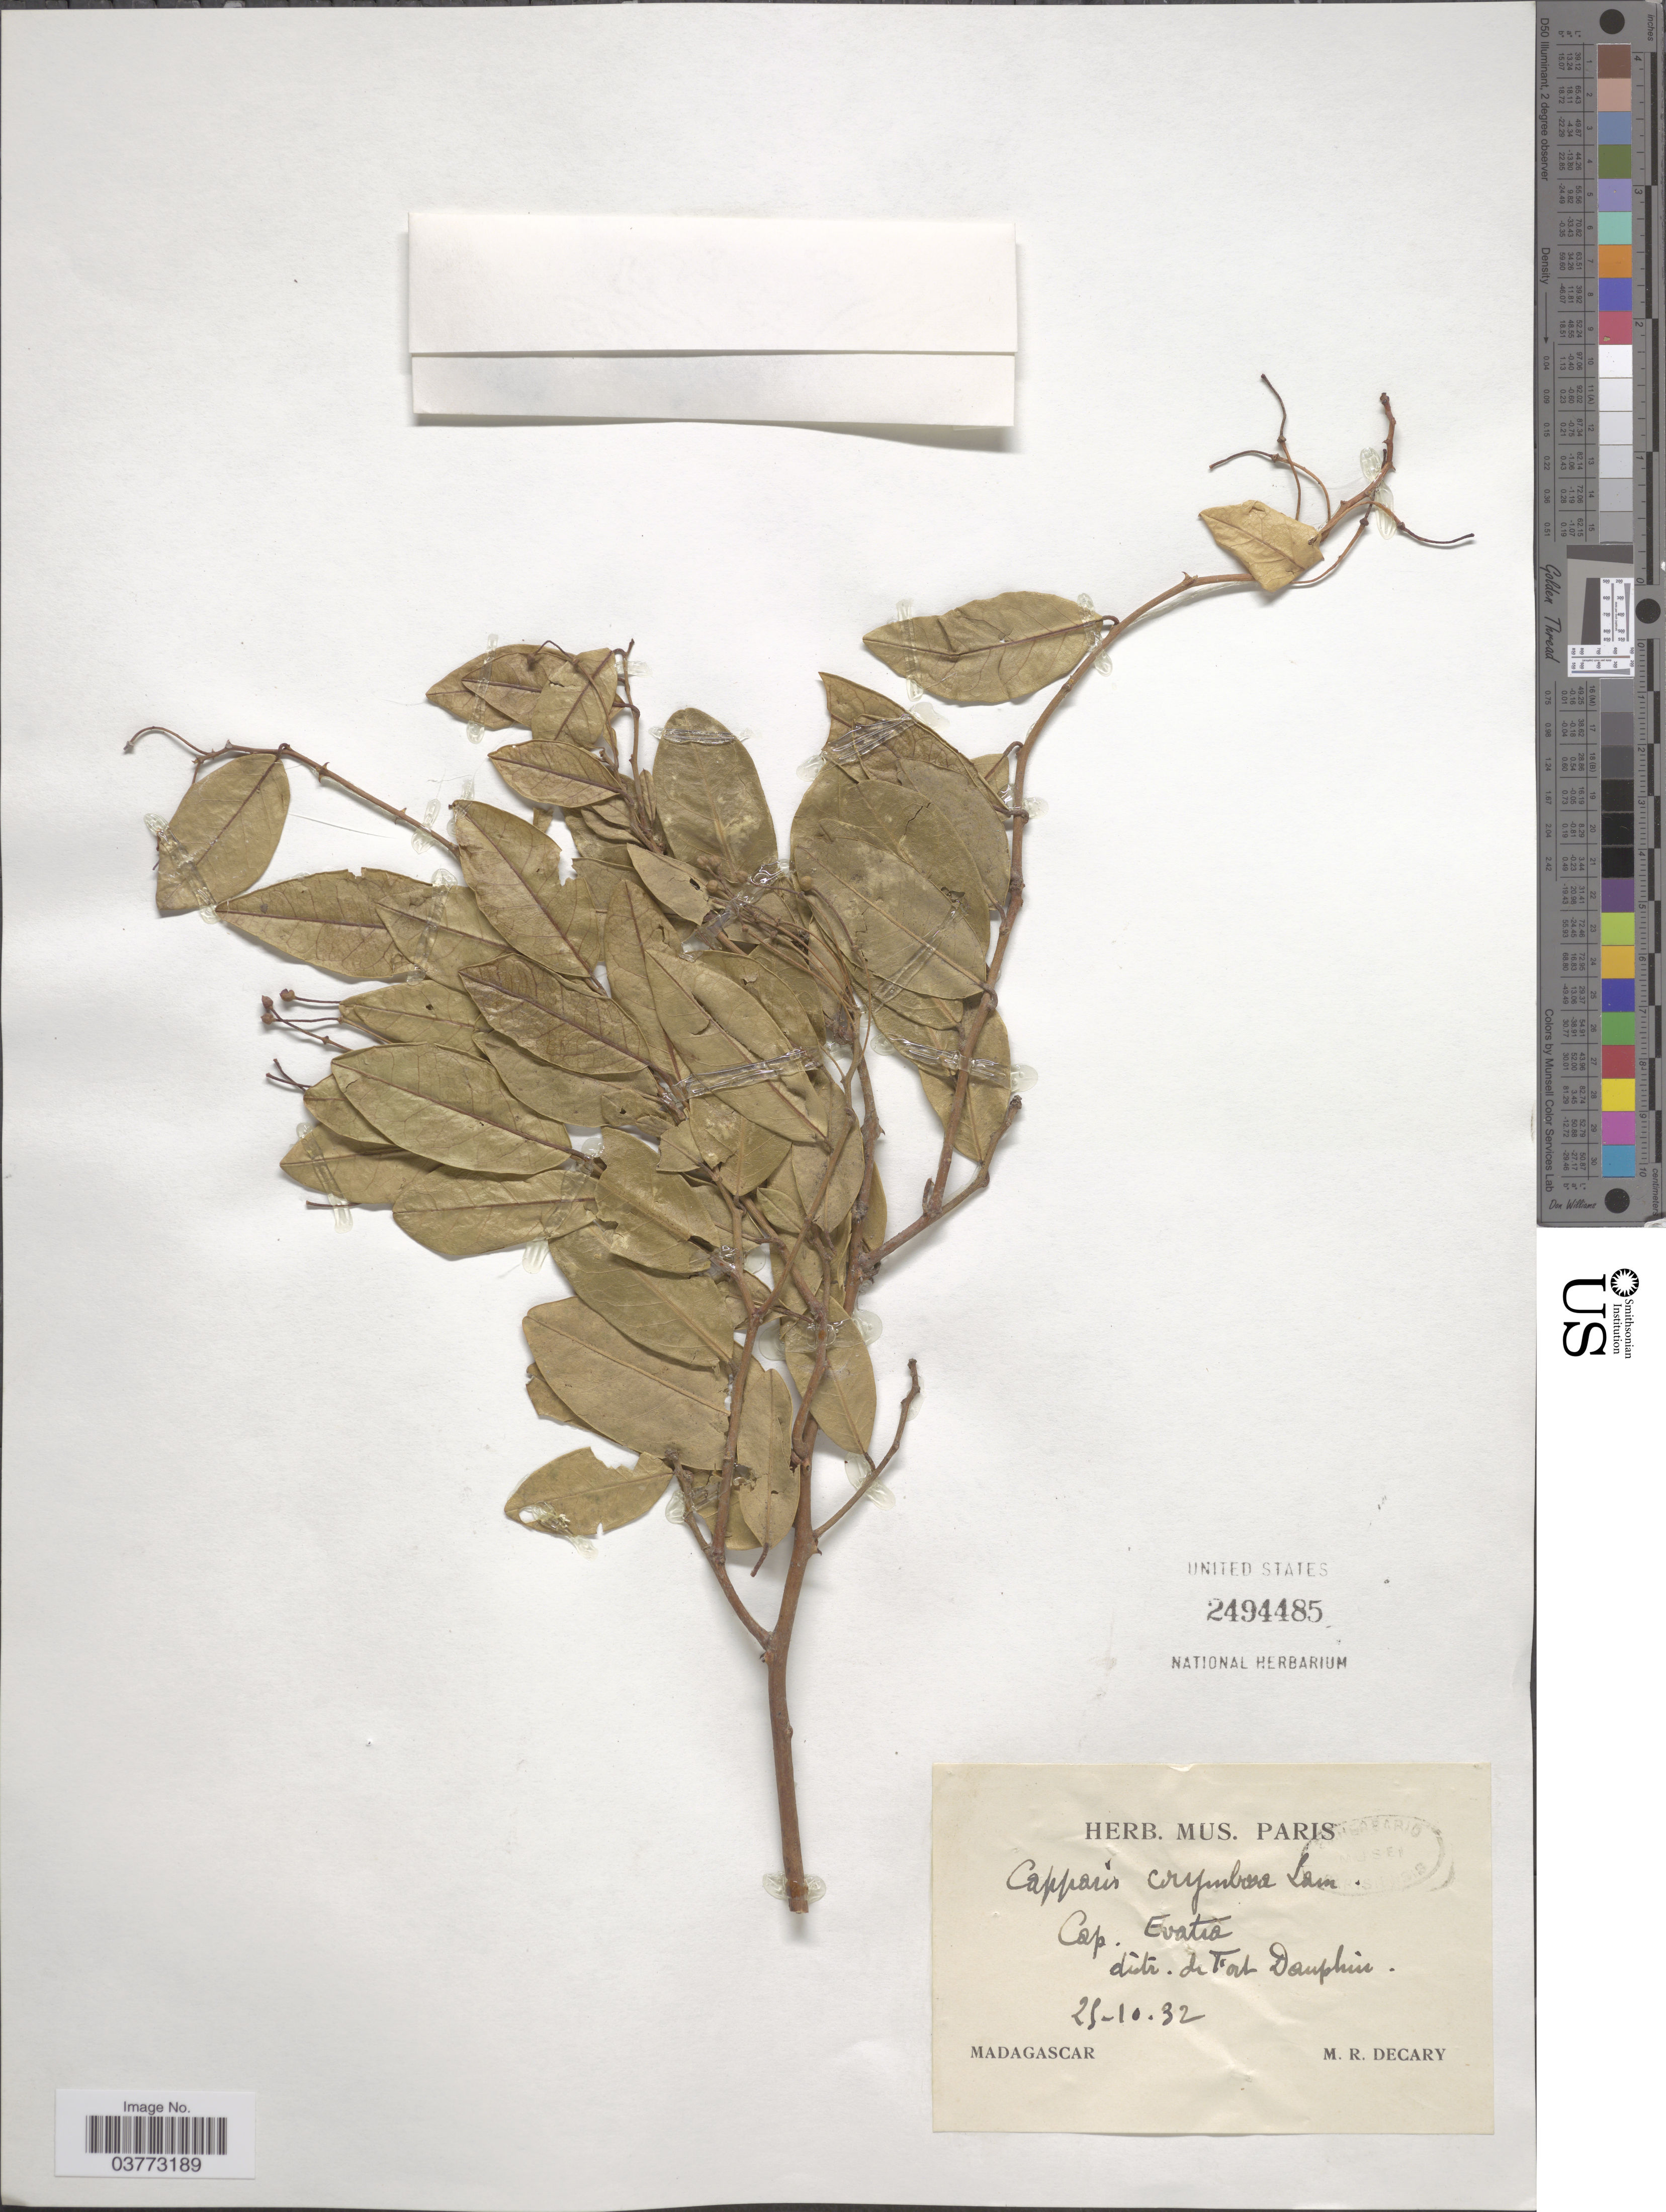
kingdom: Plantae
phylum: Tracheophyta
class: Magnoliopsida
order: Brassicales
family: Capparaceae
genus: Capparis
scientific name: Capparis corymbosa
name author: Lam.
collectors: R. Decary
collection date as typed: Transcribed d/m/y: 25/10/32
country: Madagascar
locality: Cap. Evatia. Distr. de Fort Dauphin.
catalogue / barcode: US 2494485